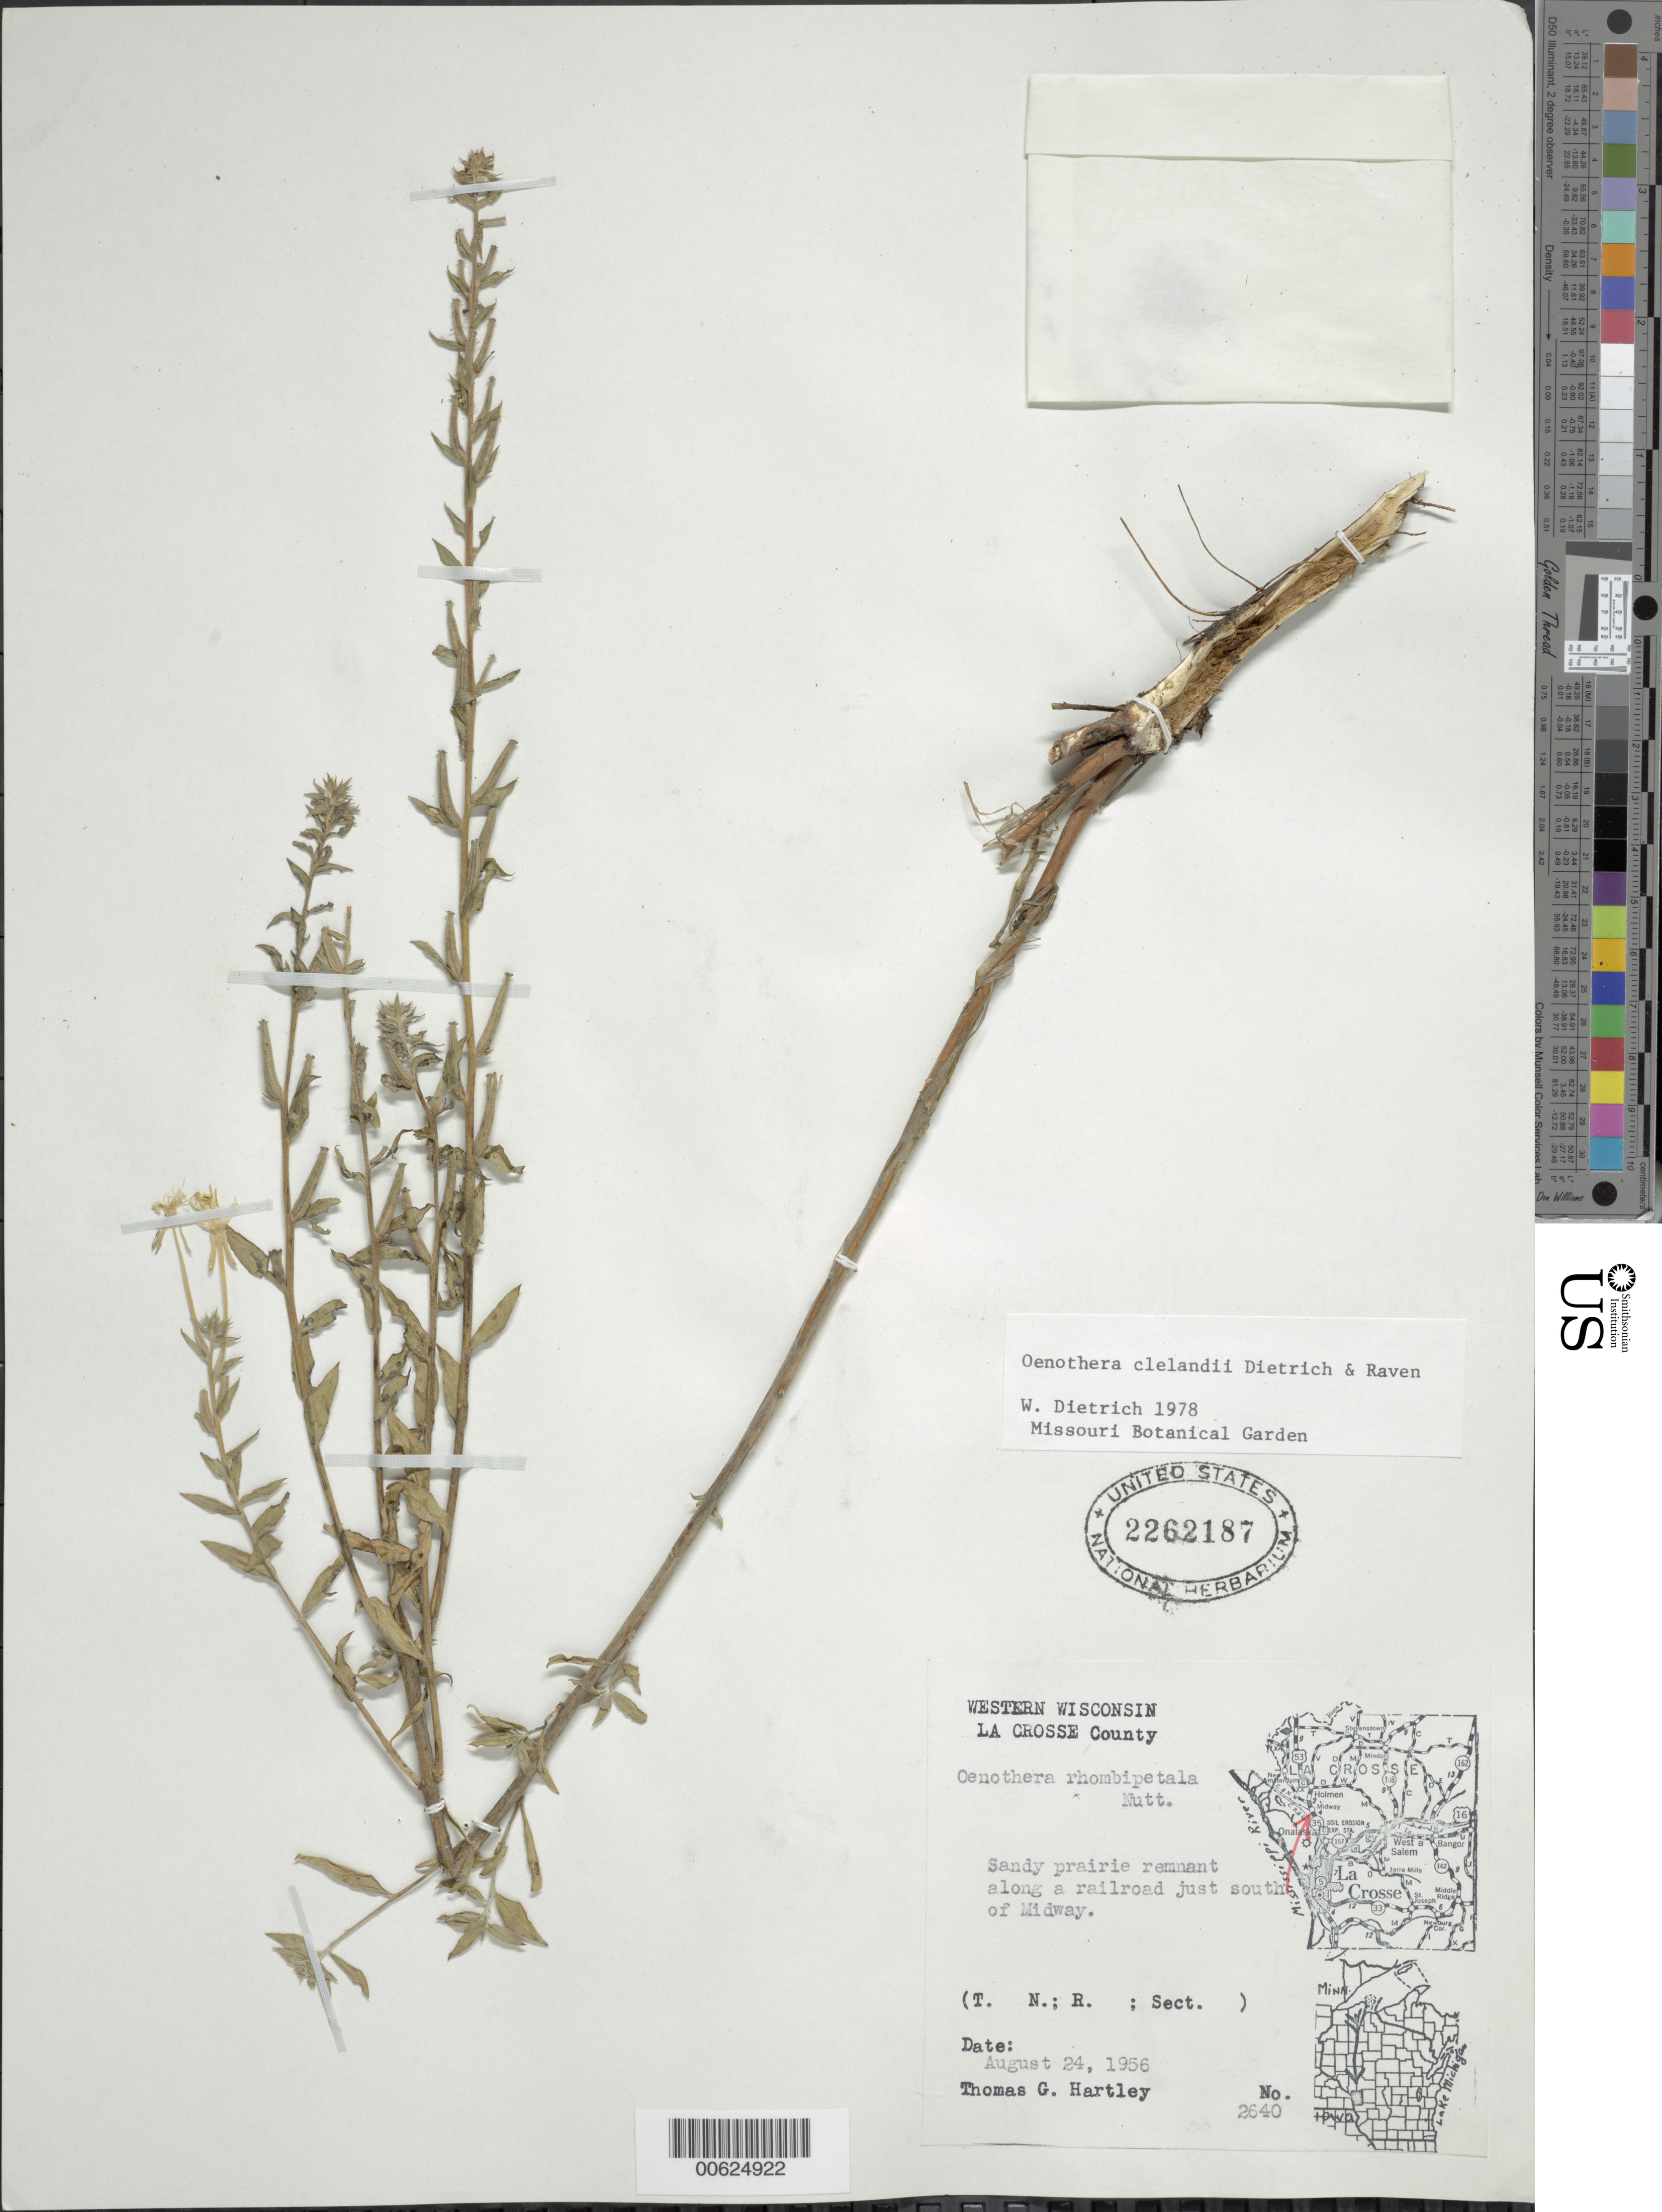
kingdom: Plantae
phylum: Tracheophyta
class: Magnoliopsida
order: Myrtales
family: Onagraceae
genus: Oenothera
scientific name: Oenothera clelandii W. Dietr., P.H. Raven & W.L. Wagner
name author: W. Dietr. et al.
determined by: Dietrich, W.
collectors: T. G. Hartley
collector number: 2640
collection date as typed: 24 Aug 1956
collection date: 1956-08-24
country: United States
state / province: Wisconsin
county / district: La Crosse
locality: S of Midway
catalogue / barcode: US 2262187